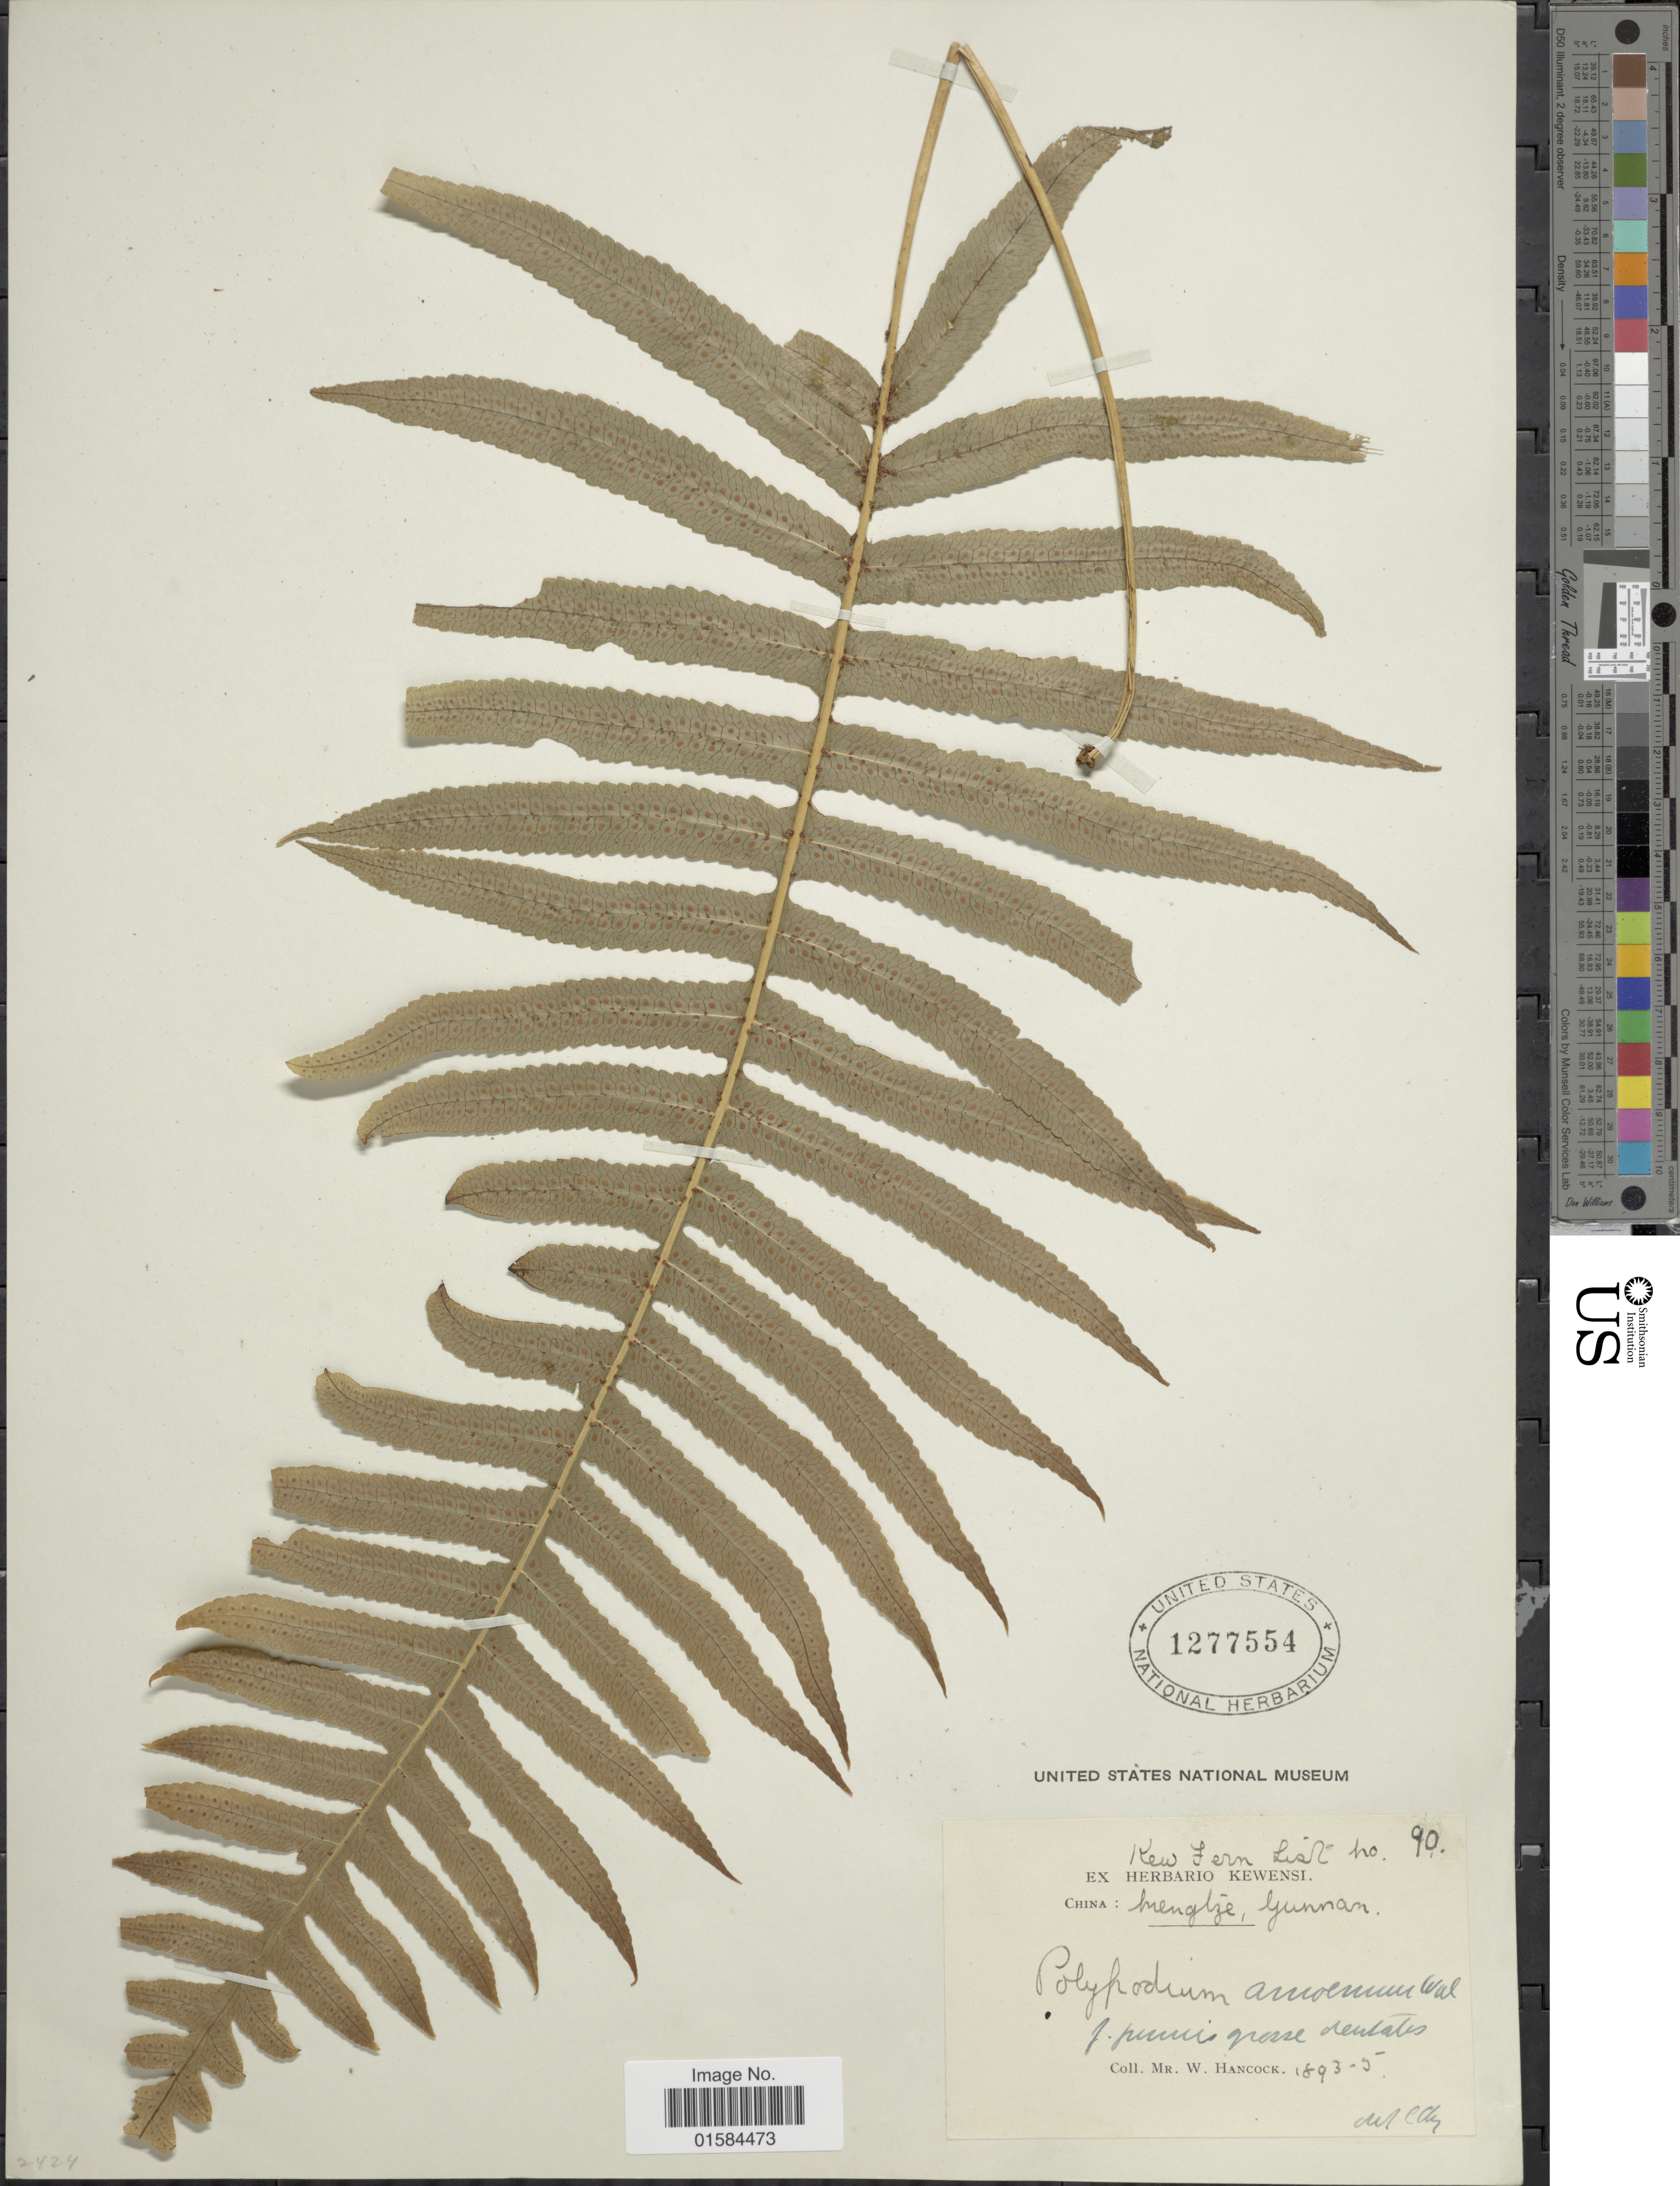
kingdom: Plantae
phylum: Tracheophyta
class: Polypodiopsida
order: Polypodiales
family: Polypodiaceae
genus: Goniophlebium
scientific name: Goniophlebium amoenum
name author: (Wall. ex Mett.) J. Sm.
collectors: W. Hancock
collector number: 90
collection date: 1893/1895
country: China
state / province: Yunnan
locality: China: Mengtze, Yunnan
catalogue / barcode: US 1277554